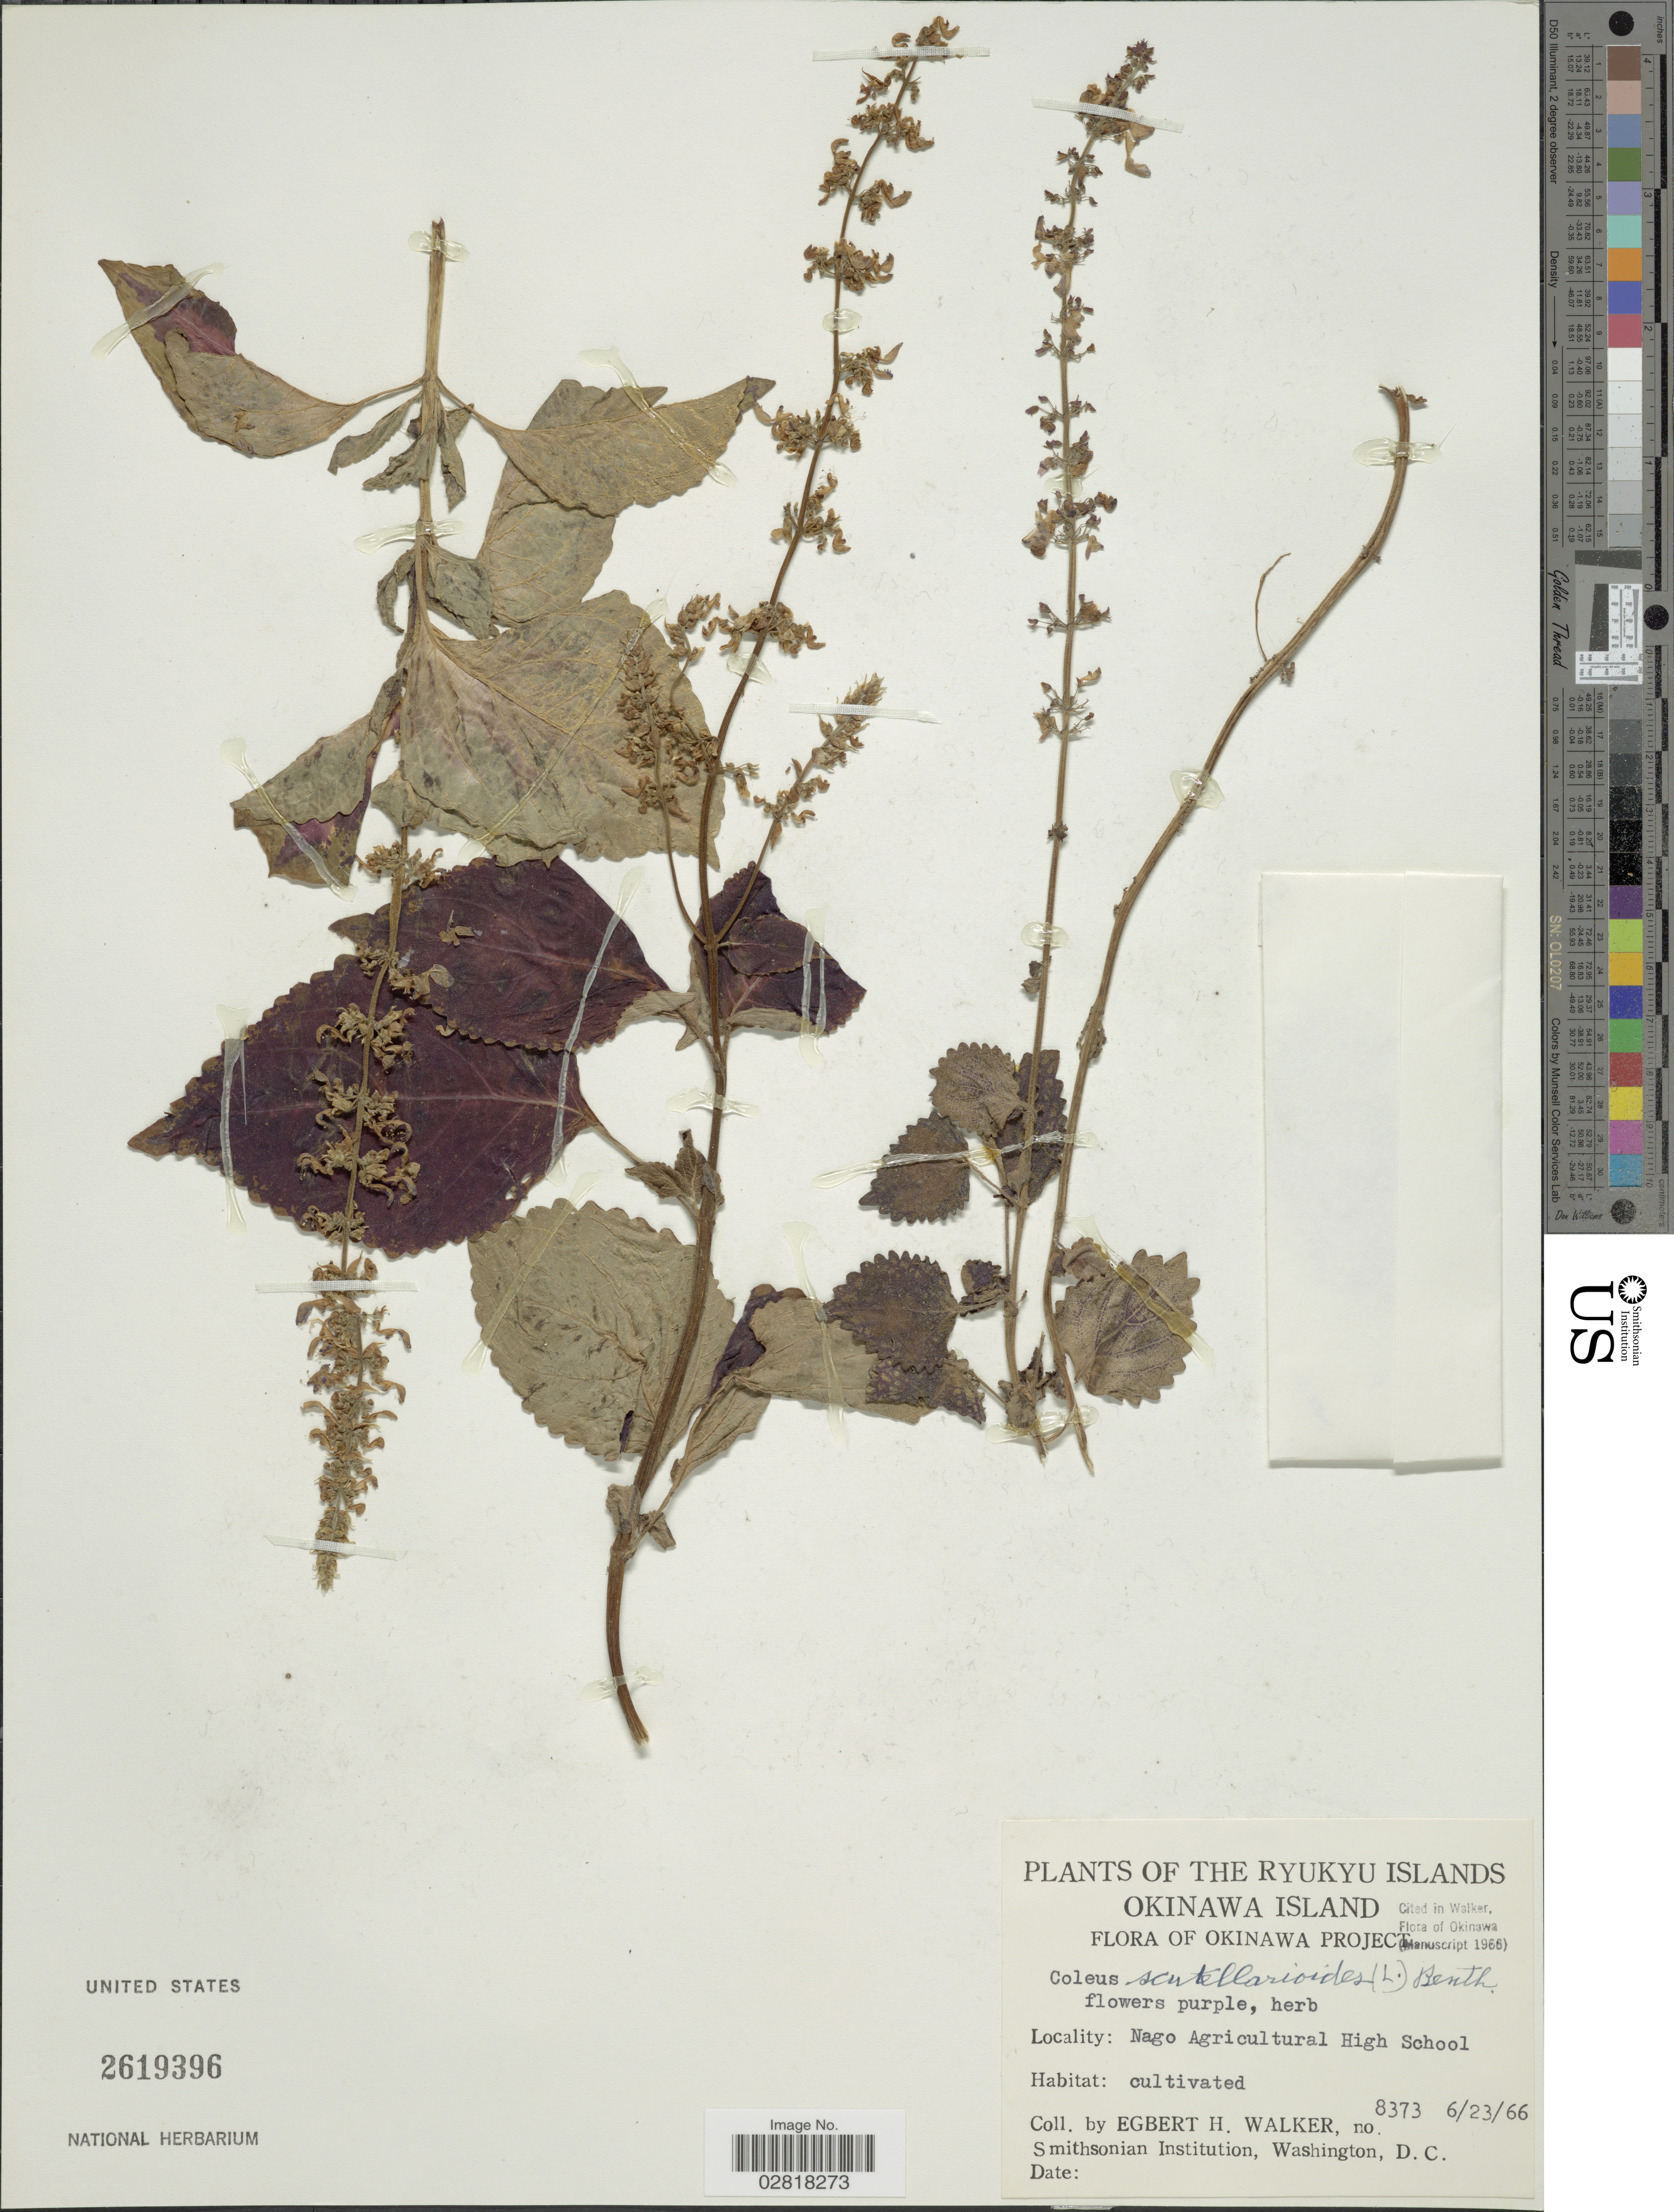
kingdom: Plantae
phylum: Tracheophyta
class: Magnoliopsida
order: Lamiales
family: Lamiaceae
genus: Plectranthus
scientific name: Plectranthus scutellarioides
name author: (L.) R. Br.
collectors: E. H. Walker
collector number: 8373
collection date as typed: Transcribed d/m/y: 23/6/66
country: Japan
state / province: Okinawa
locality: The Ryukyu Islands, Okinawa Island, Nago Agricultural High School.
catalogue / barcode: US 2619396